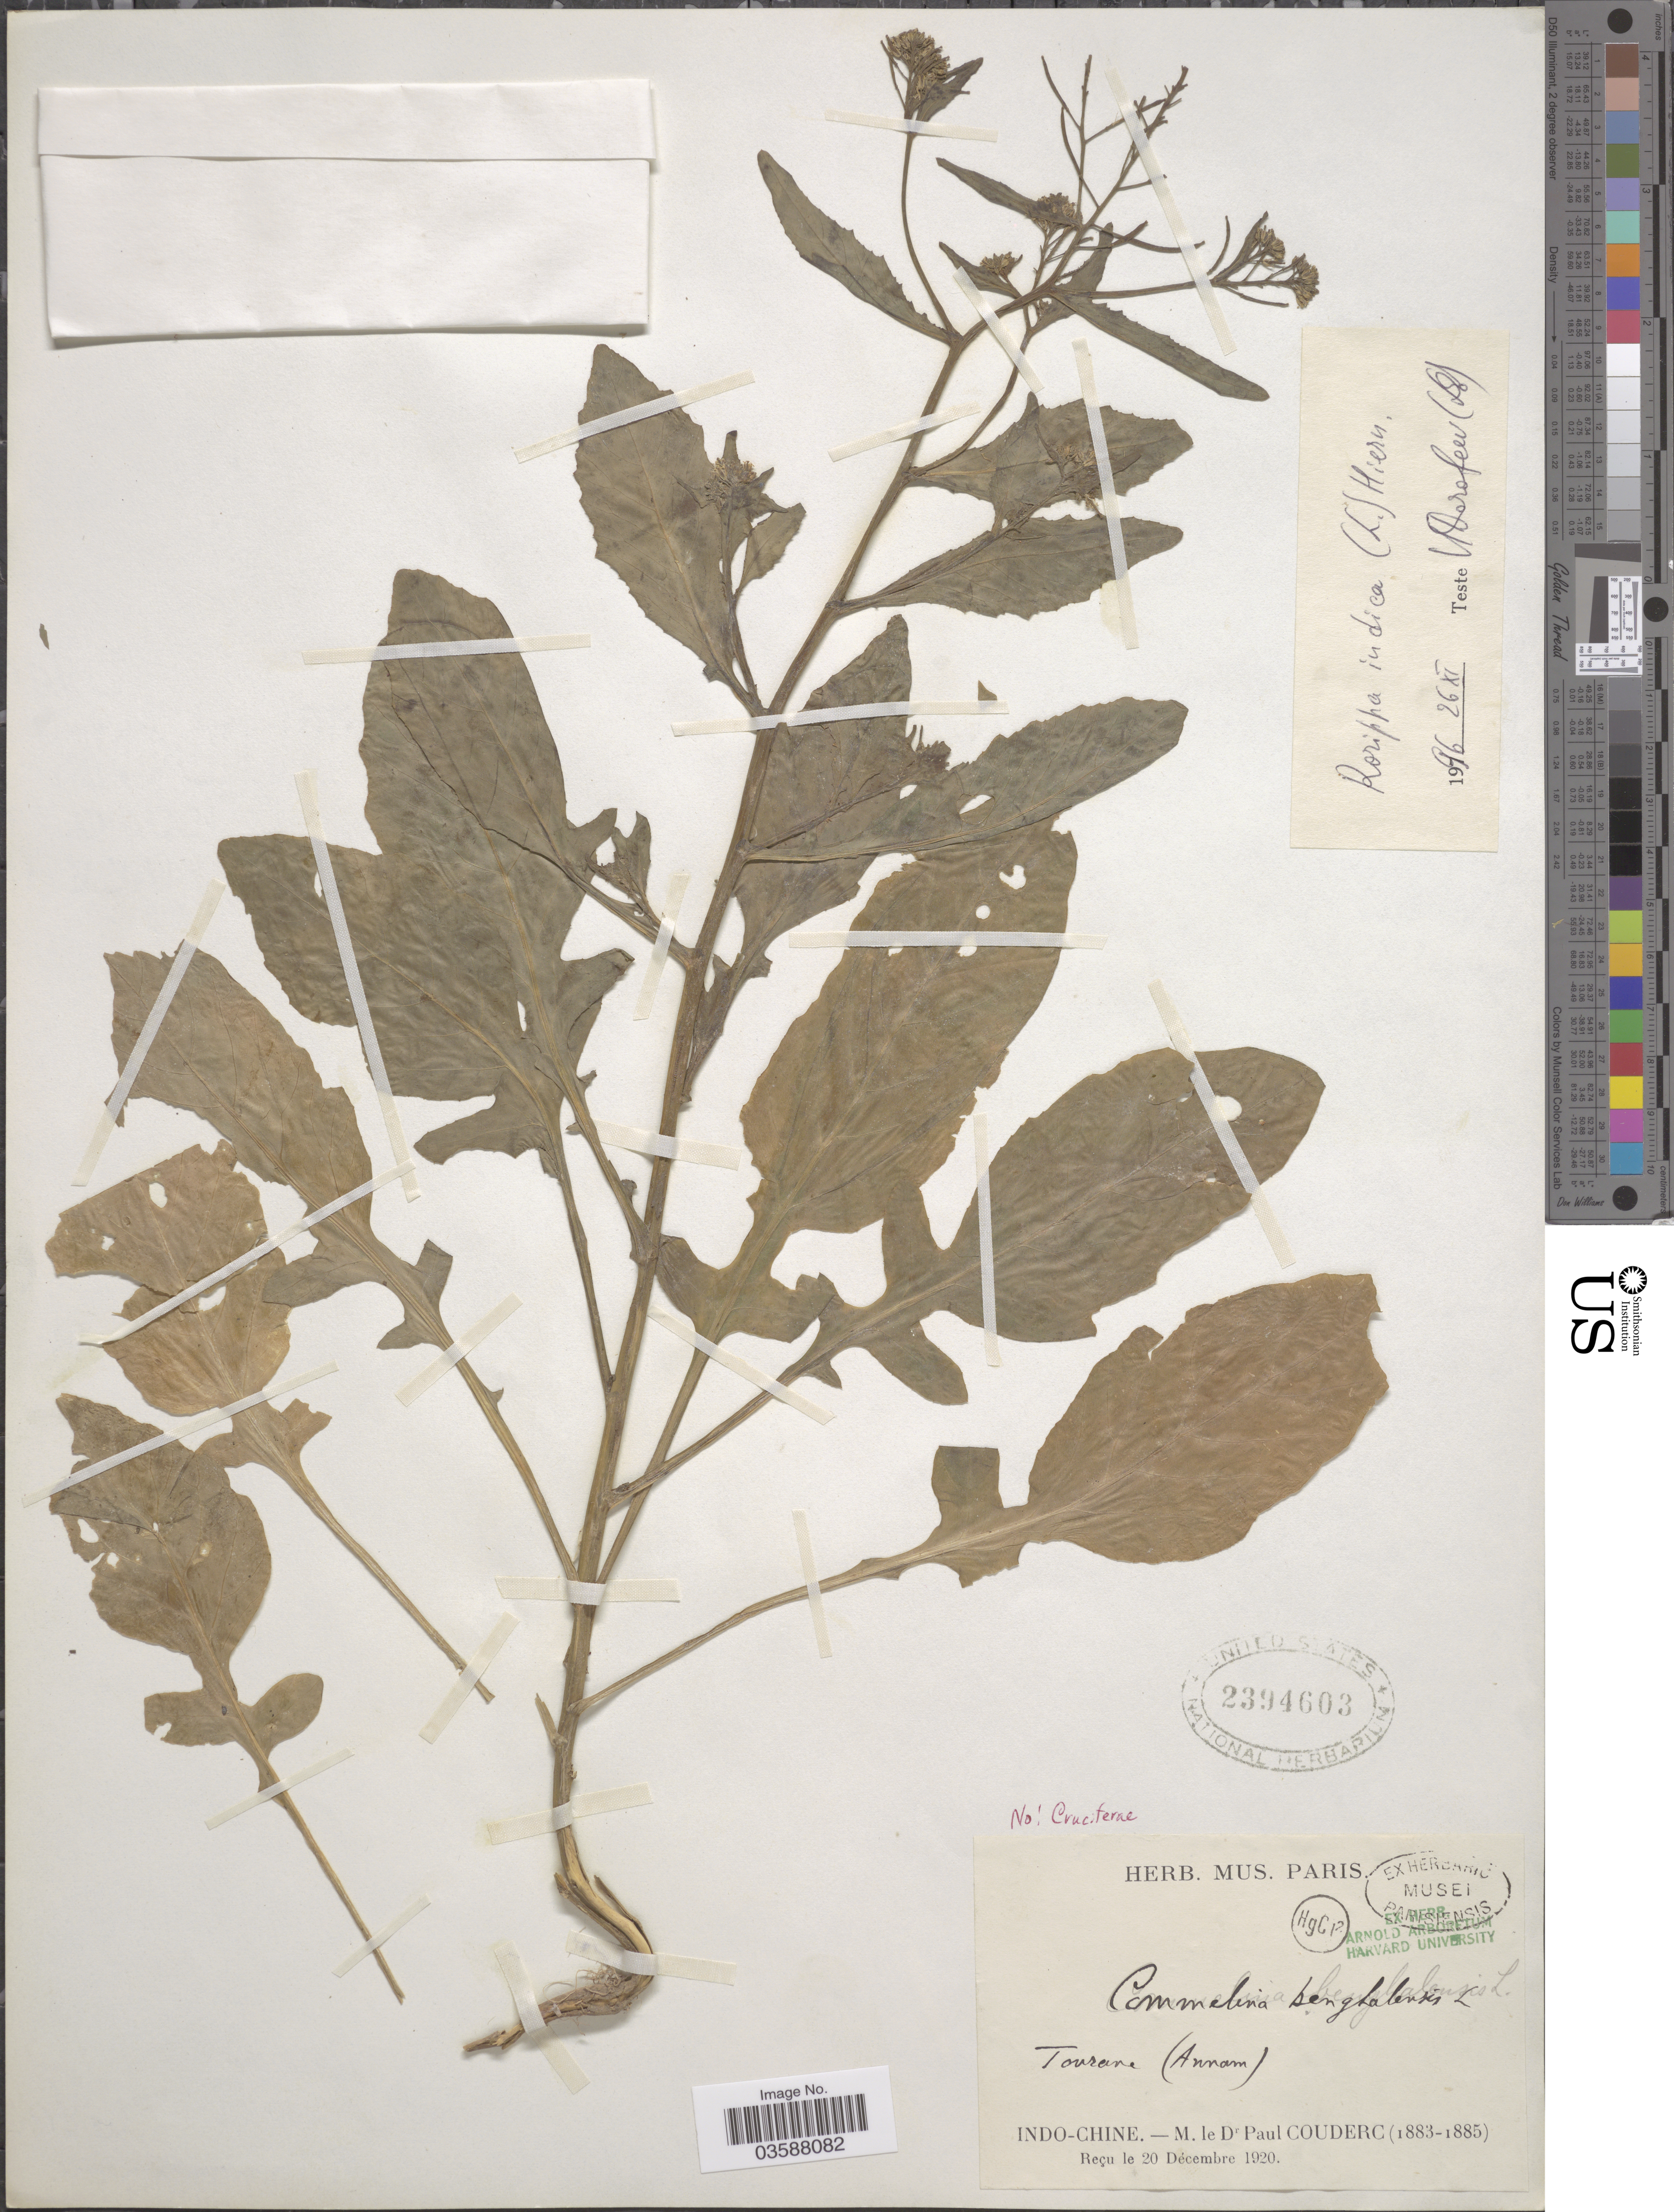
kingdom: Plantae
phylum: Tracheophyta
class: Magnoliopsida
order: Brassicales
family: Brassicaceae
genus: Rorippa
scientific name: Rorippa indica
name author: (L.) Hiern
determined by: Dorofeyev, V. I.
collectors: P. Couderc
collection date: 1883/1885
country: Vietnam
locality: Tourane (Annam). Indo-Chine.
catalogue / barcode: US 2394603